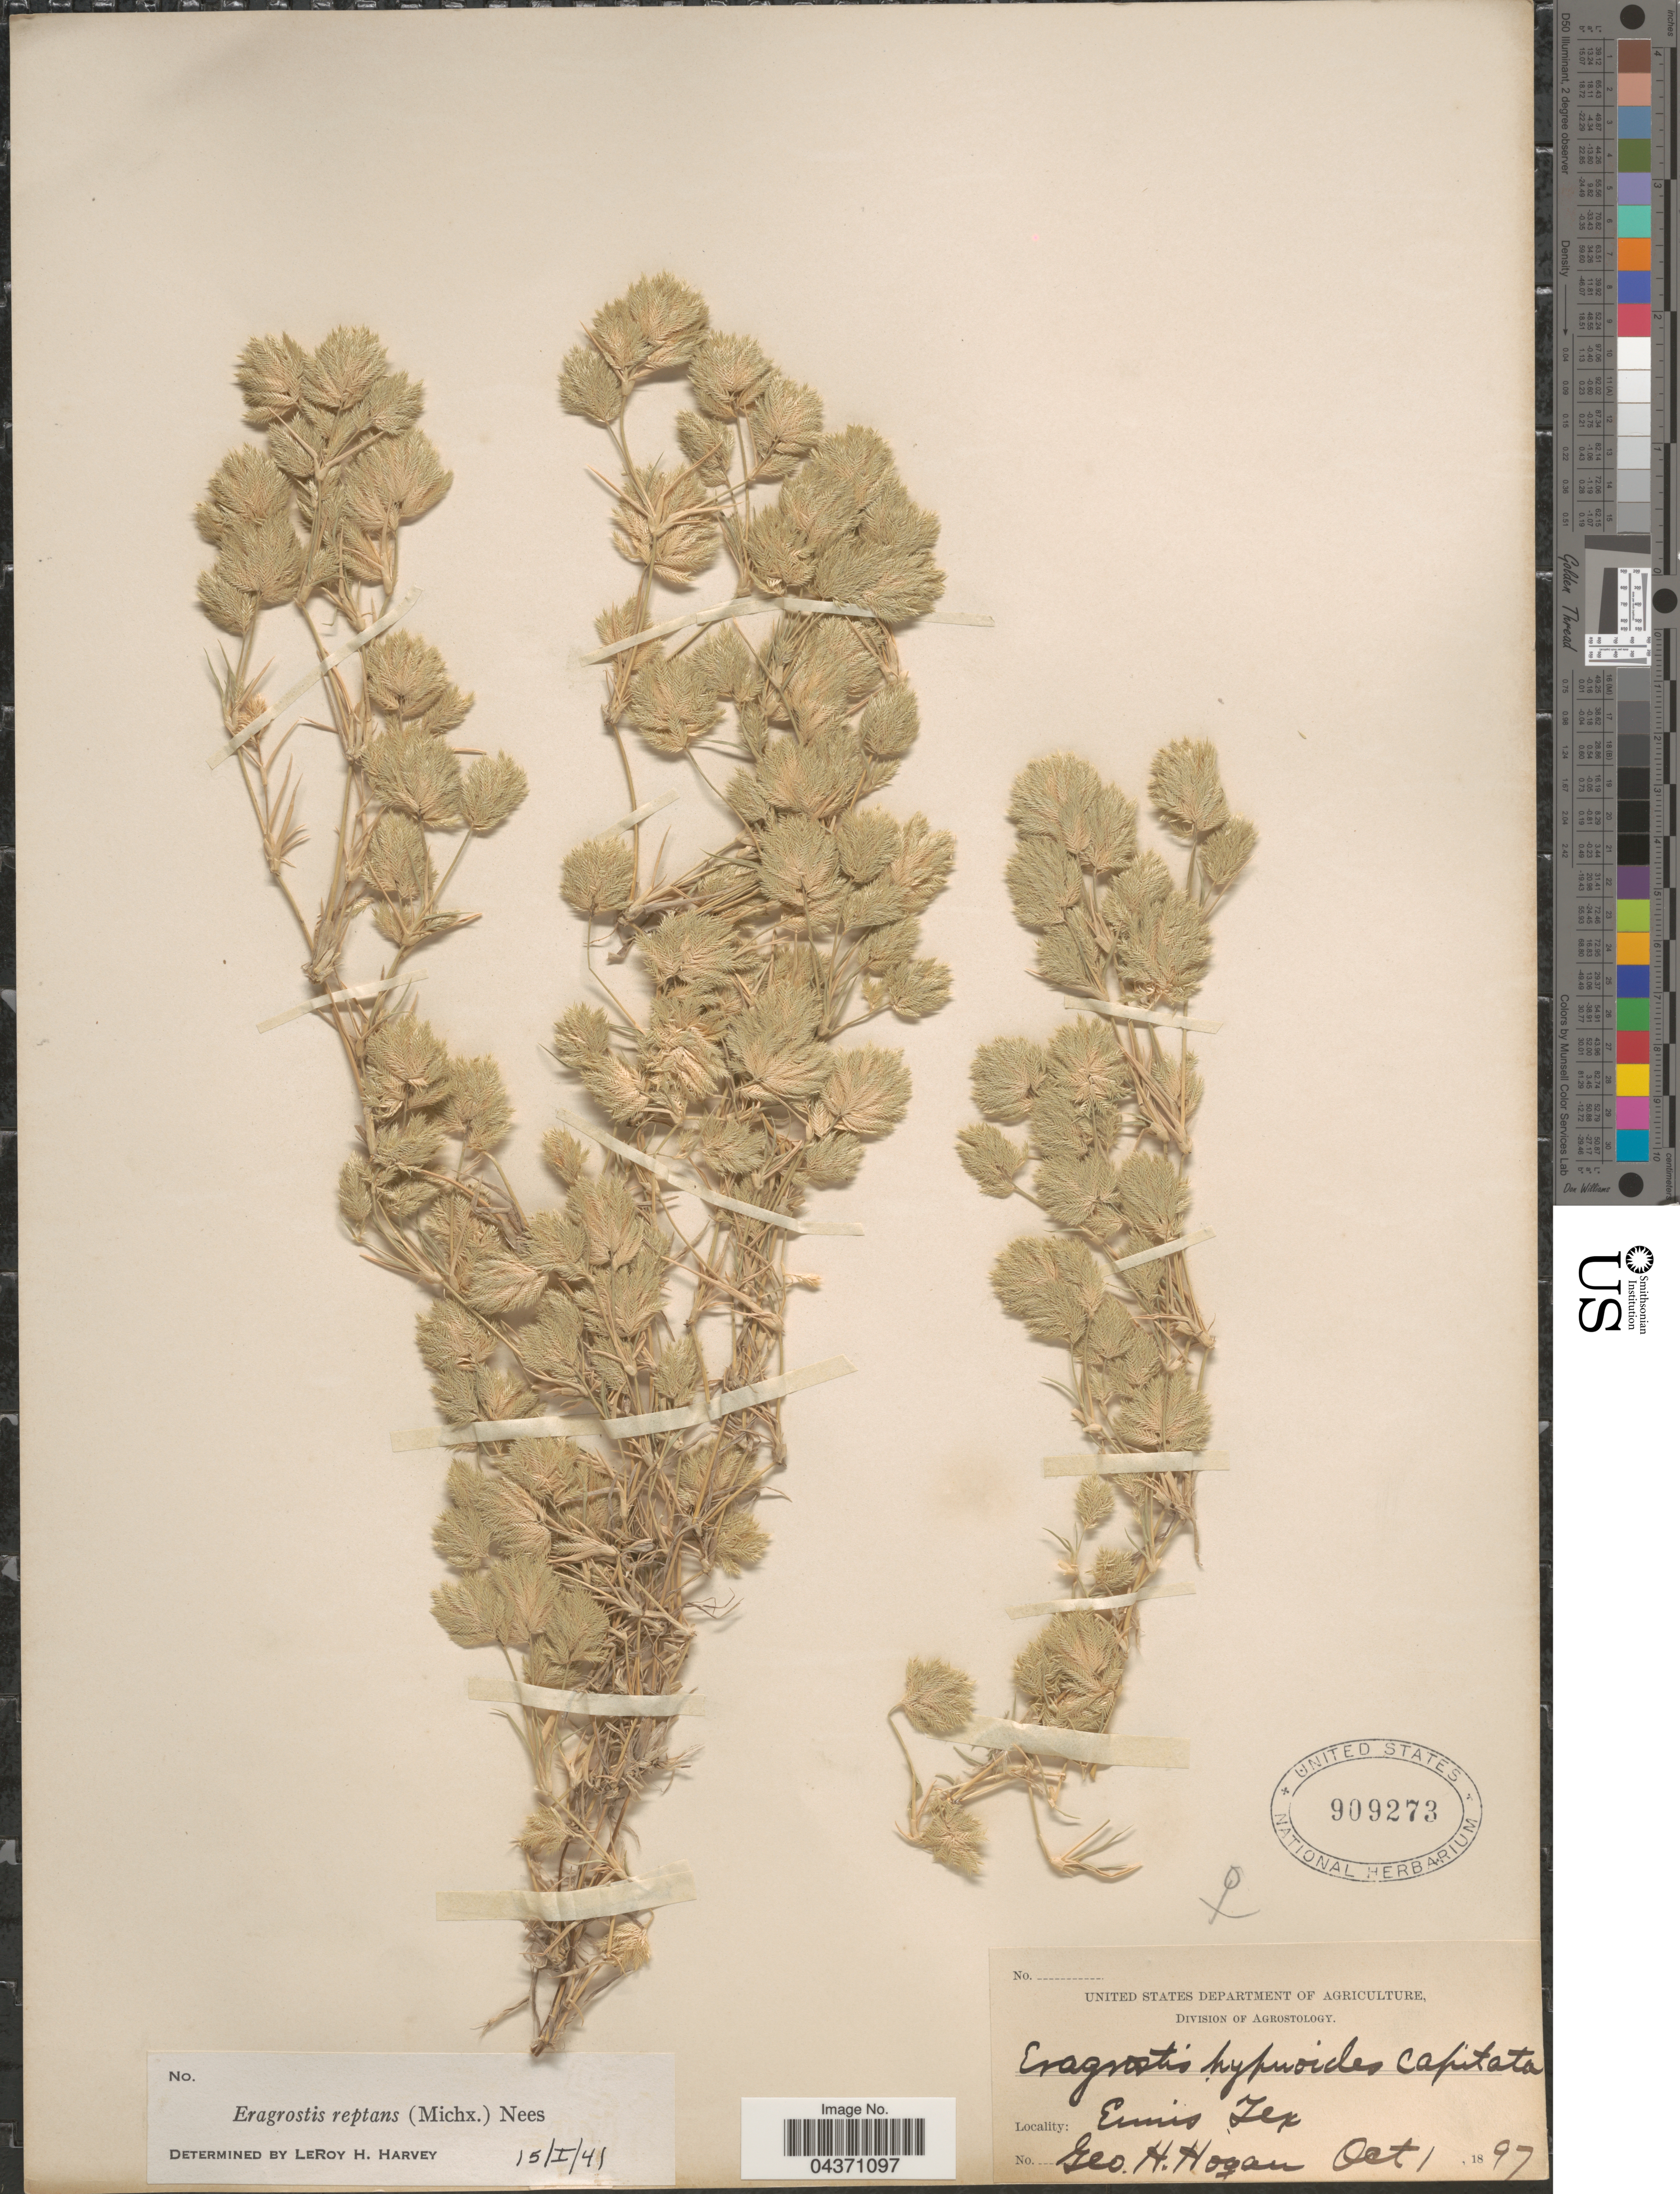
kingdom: Plantae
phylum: Tracheophyta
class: Liliopsida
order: Poales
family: Poaceae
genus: Eragrostis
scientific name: Eragrostis reptans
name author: (Michx.) Nees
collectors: G. Hogan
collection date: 1897-10-01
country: United States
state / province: Texas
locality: Ennis.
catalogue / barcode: US 909273